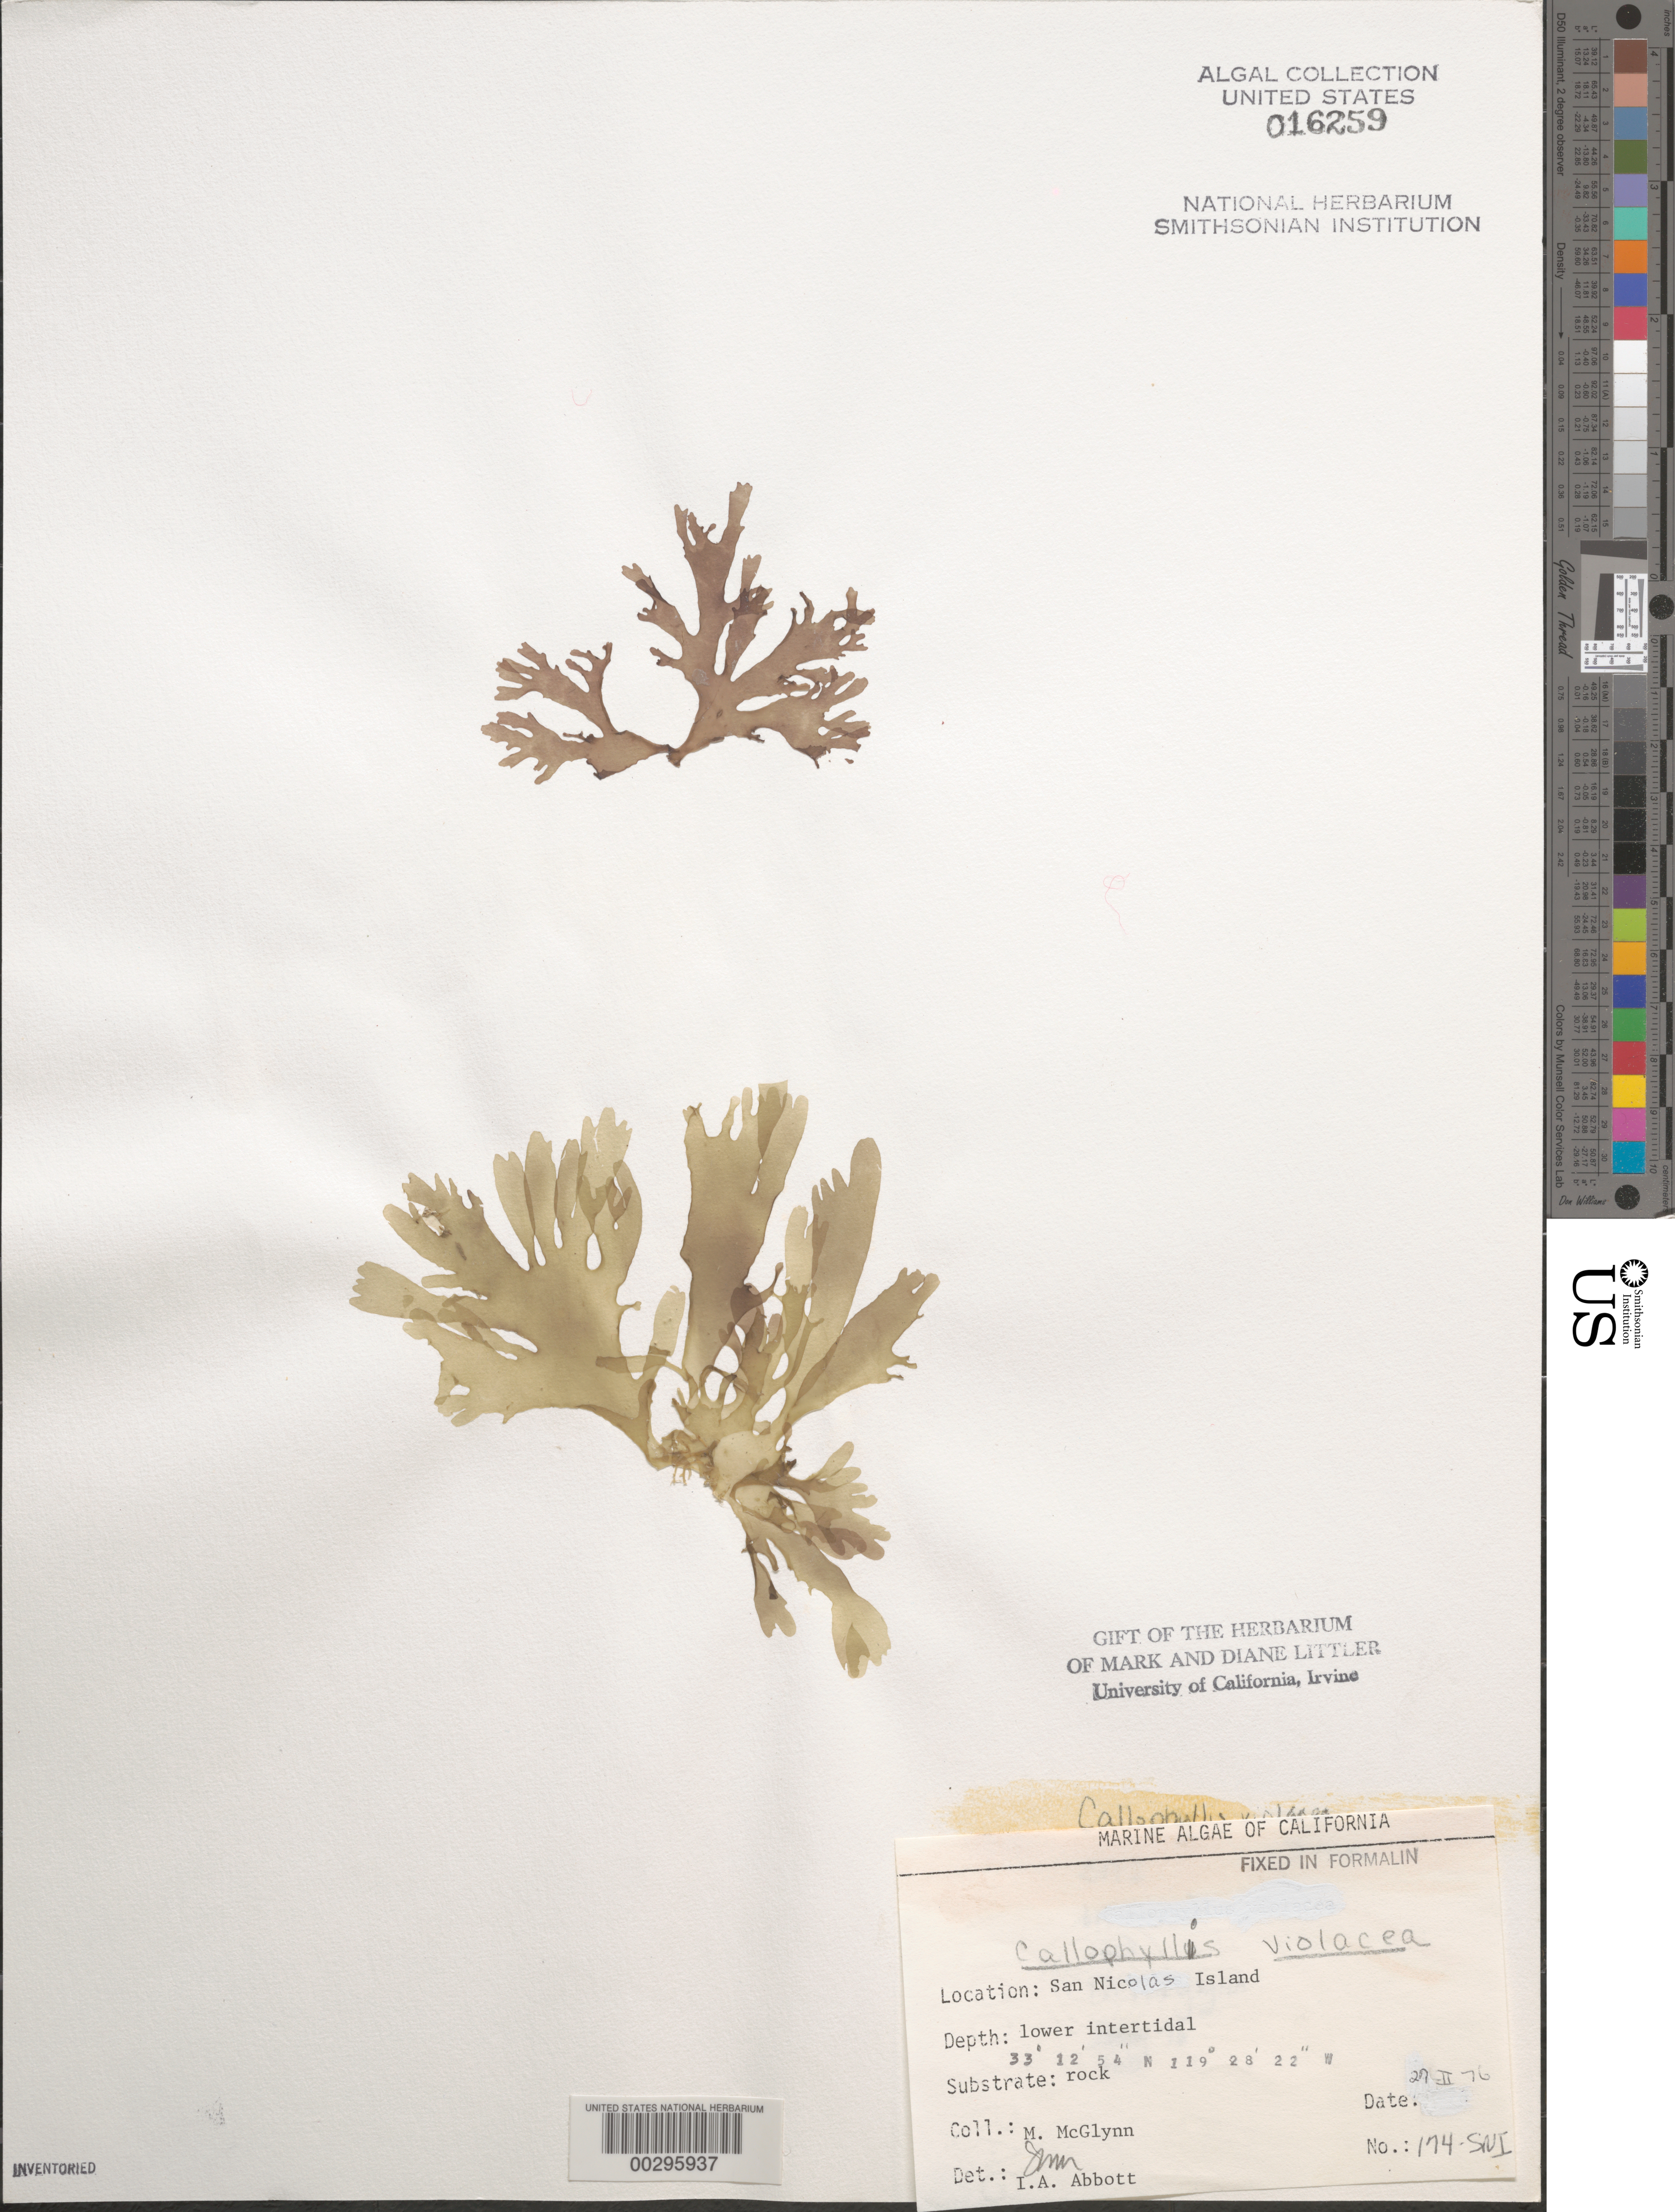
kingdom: Plantae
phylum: Rhodophyta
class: Florideophyceae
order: Gigartinales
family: Kallymeniaceae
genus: Callophyllis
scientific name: Callophyllis violacea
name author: J. Agardh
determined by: Murray, S. N.; Abbott, I. A.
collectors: M. McGlynn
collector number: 174-sni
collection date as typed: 27 Feb 1976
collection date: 1976-02-27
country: United States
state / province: California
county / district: Ventura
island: San Nicolas Island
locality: Dutch Harbor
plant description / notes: BLM-SOCALBIGHT Rocky Intertidal Survey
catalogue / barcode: US 16259